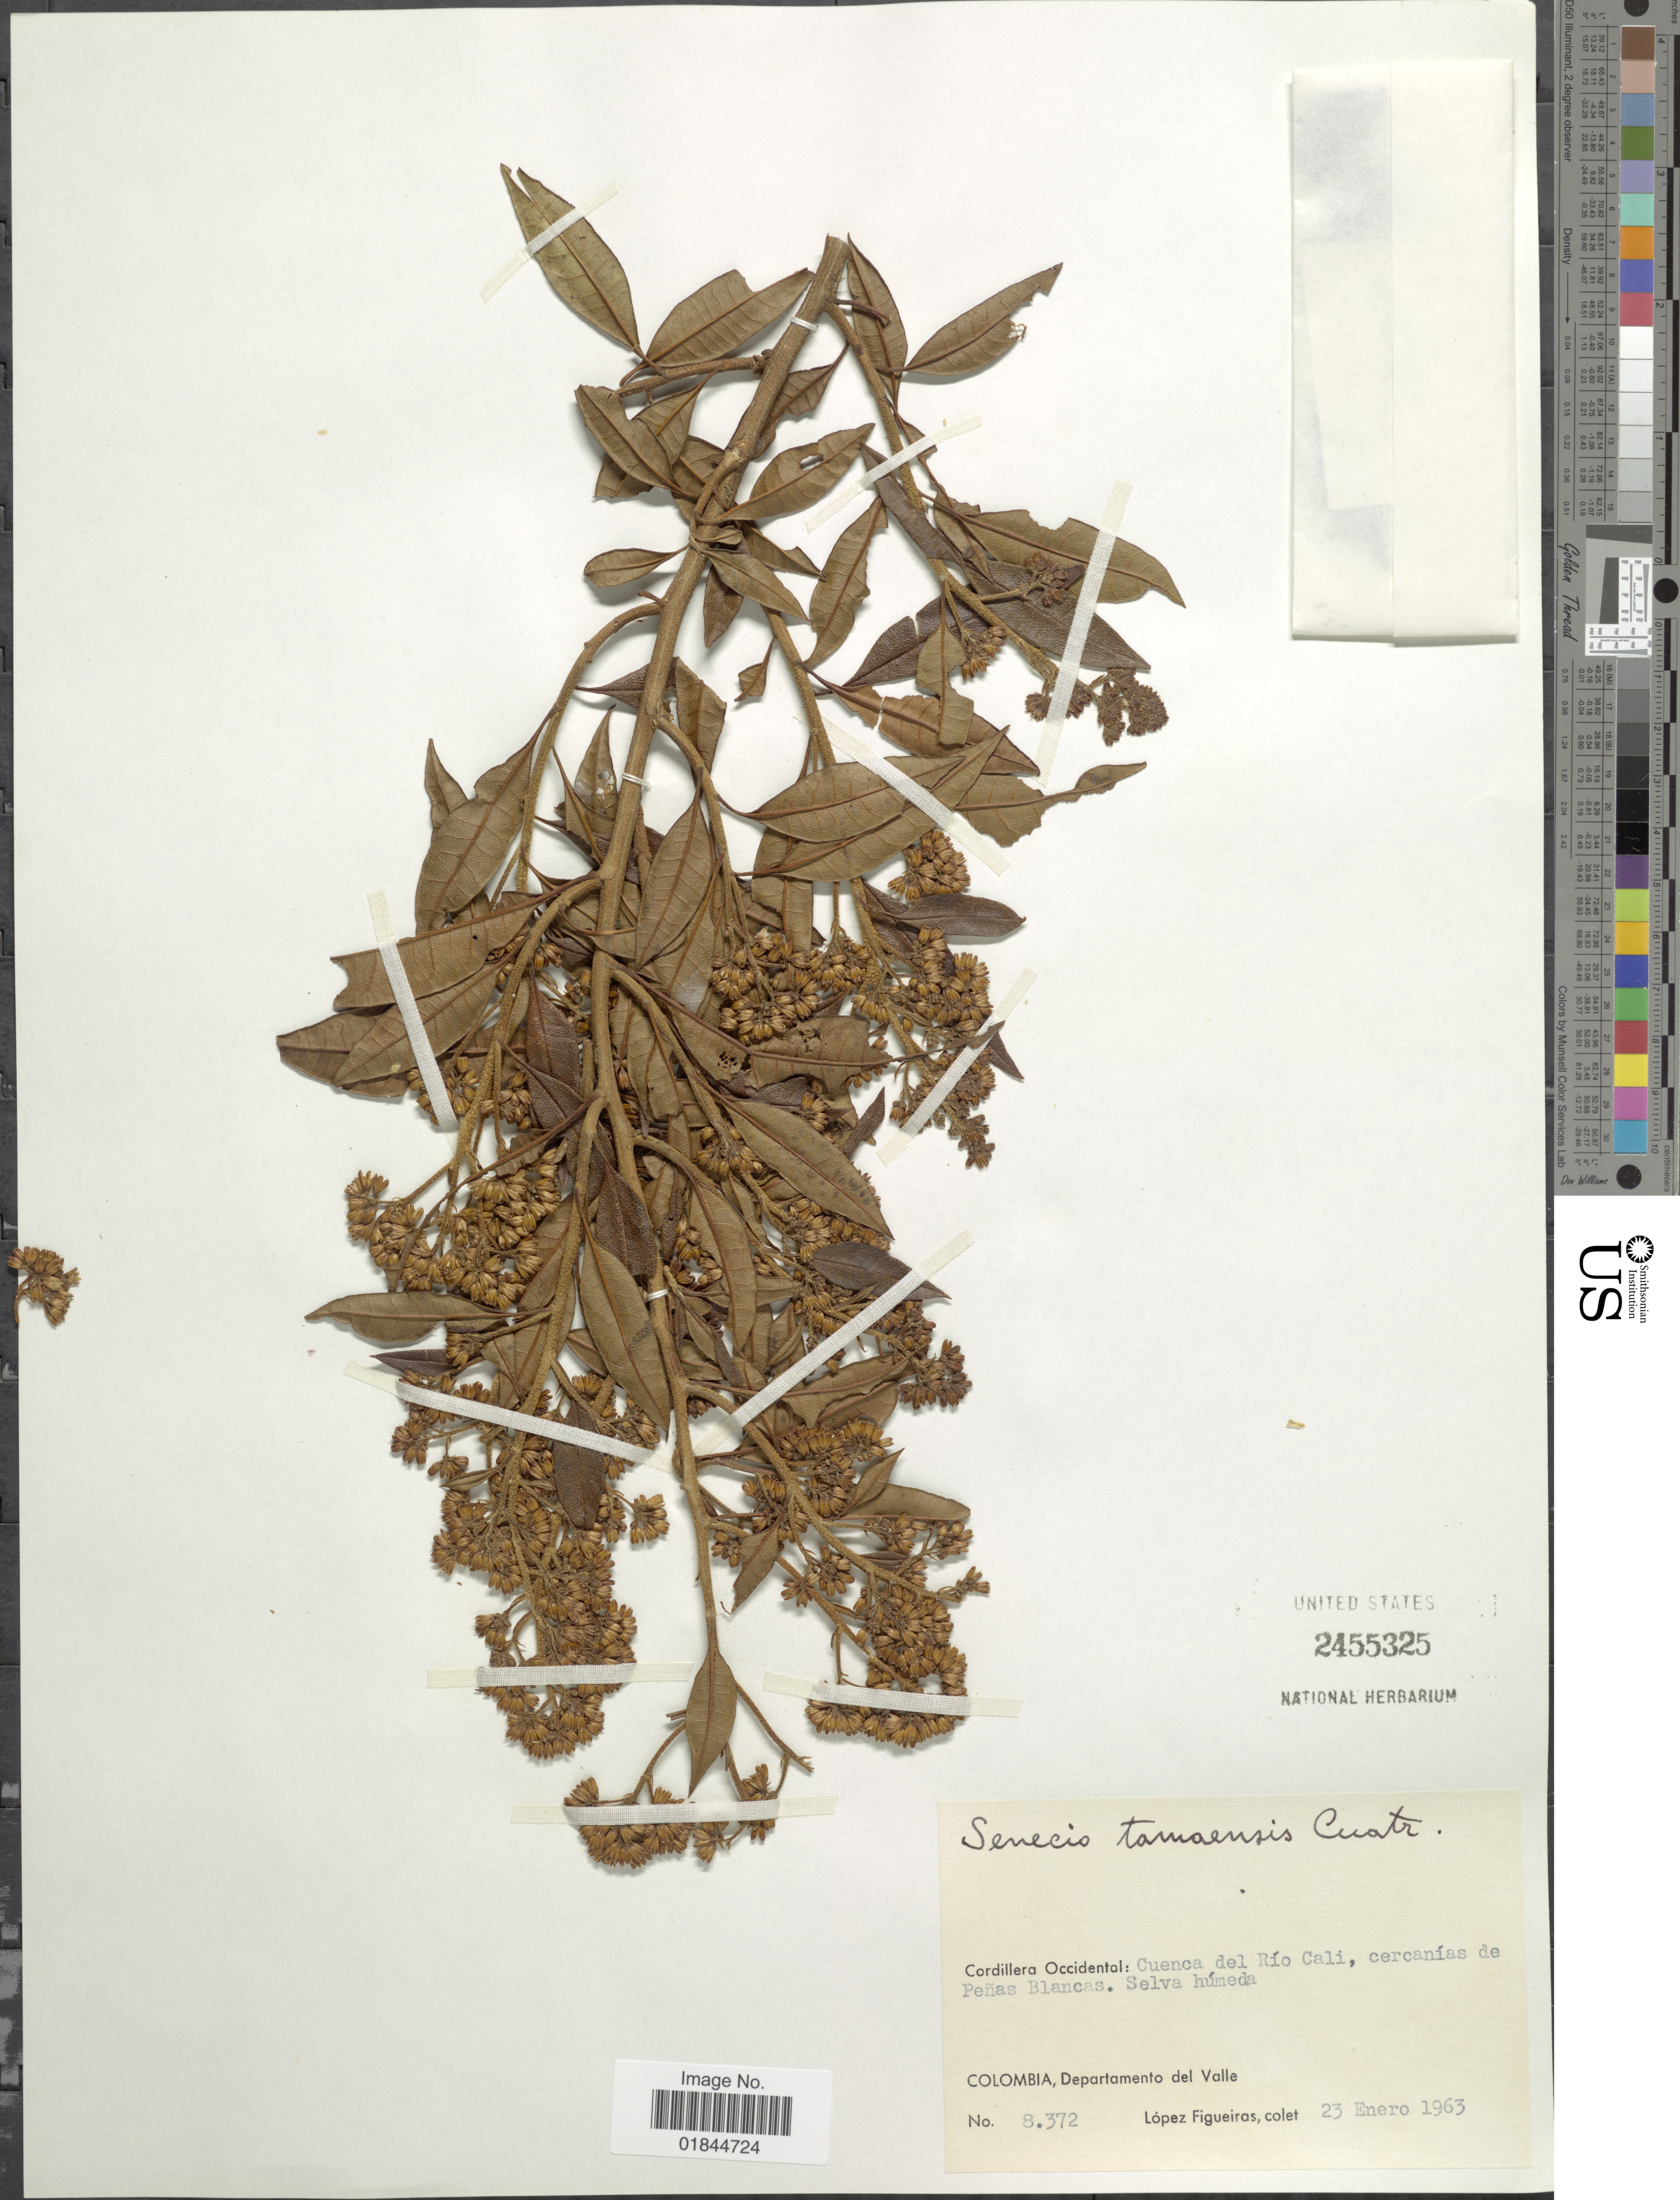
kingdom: Plantae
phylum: Tracheophyta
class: Magnoliopsida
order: Asterales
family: Asteraceae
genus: Pentacalia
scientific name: Pentacalia trianae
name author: (Klatt) Cuatrec.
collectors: M. López Figueiras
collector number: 8372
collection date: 1963-01-23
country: Colombia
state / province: Valle del Cauca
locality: Departamento del Valle. Cordillera Occidental: Cuenca del Rio Cali, cercanias de Peñas Blancas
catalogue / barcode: US 2455325